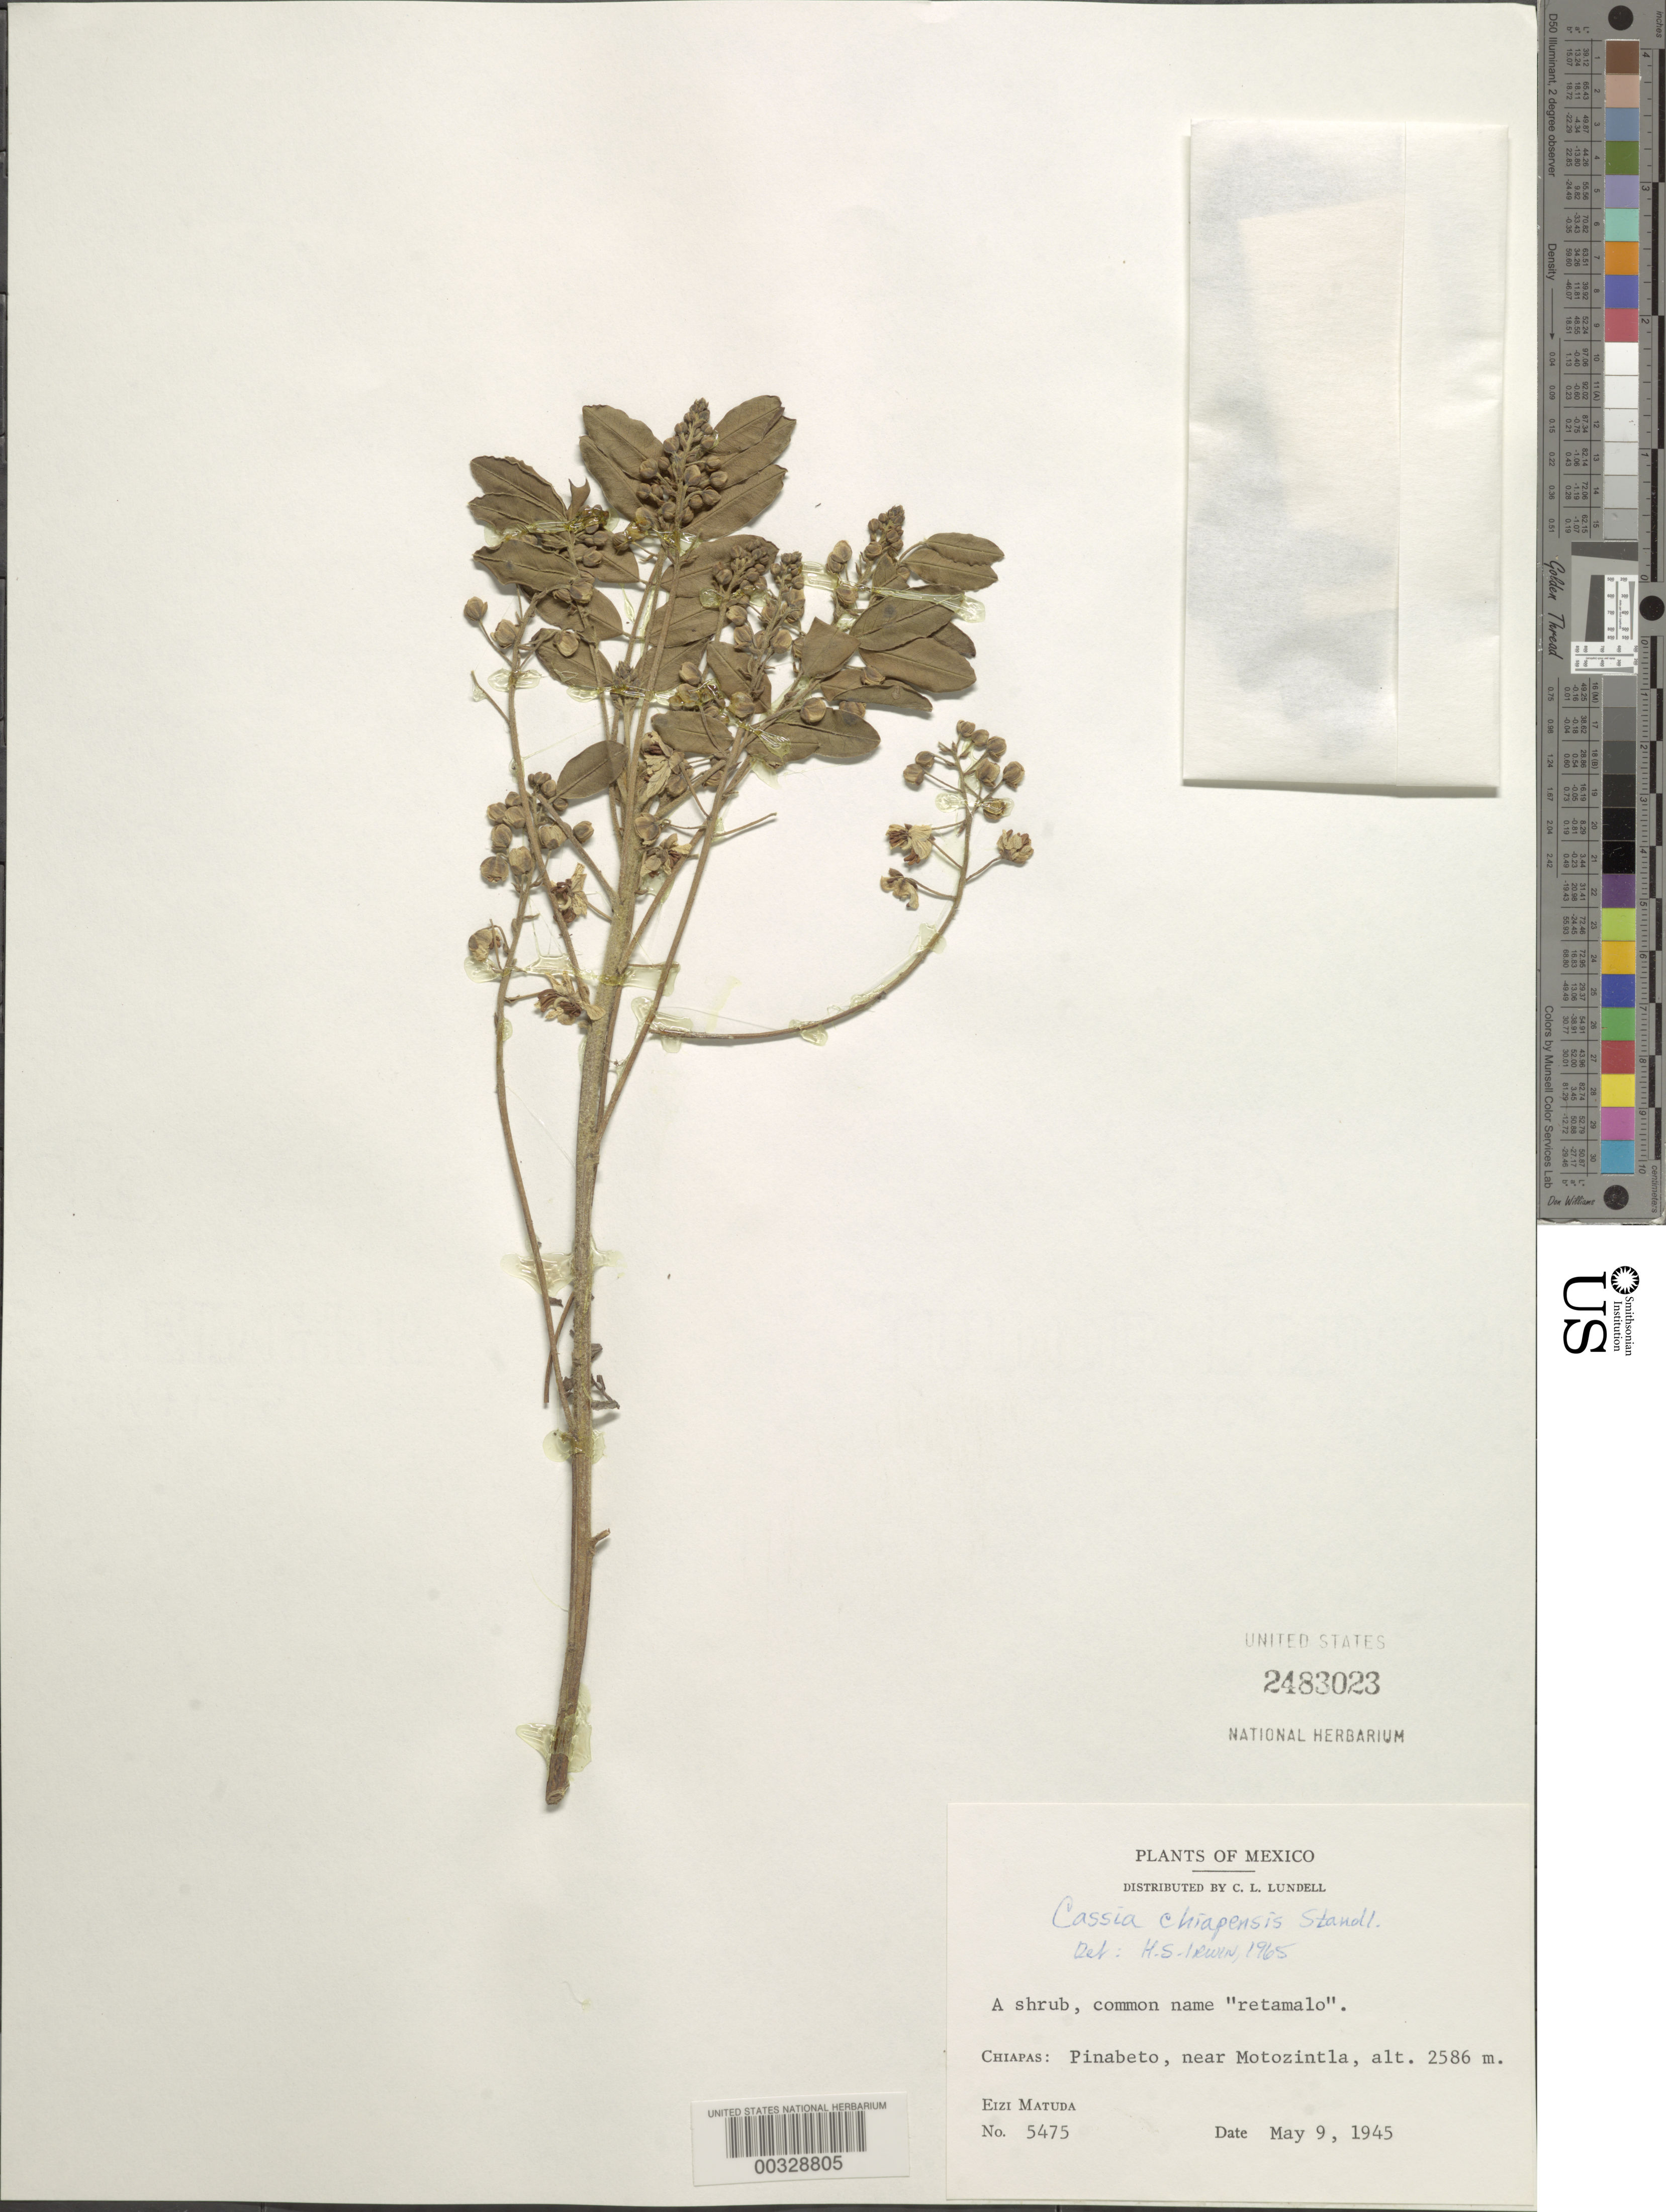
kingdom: Plantae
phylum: Tracheophyta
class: Magnoliopsida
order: Fabales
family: Fabaceae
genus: Senna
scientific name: Senna guatemalensis var. chiapensis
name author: (Standl.) H.S. Irwin & Barneby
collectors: E. Matuda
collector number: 5475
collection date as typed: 09 May 1945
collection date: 1945-05-09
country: Mexico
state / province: Chiapas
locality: Pinabeto, near Motozintla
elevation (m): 2586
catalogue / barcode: US 2483023